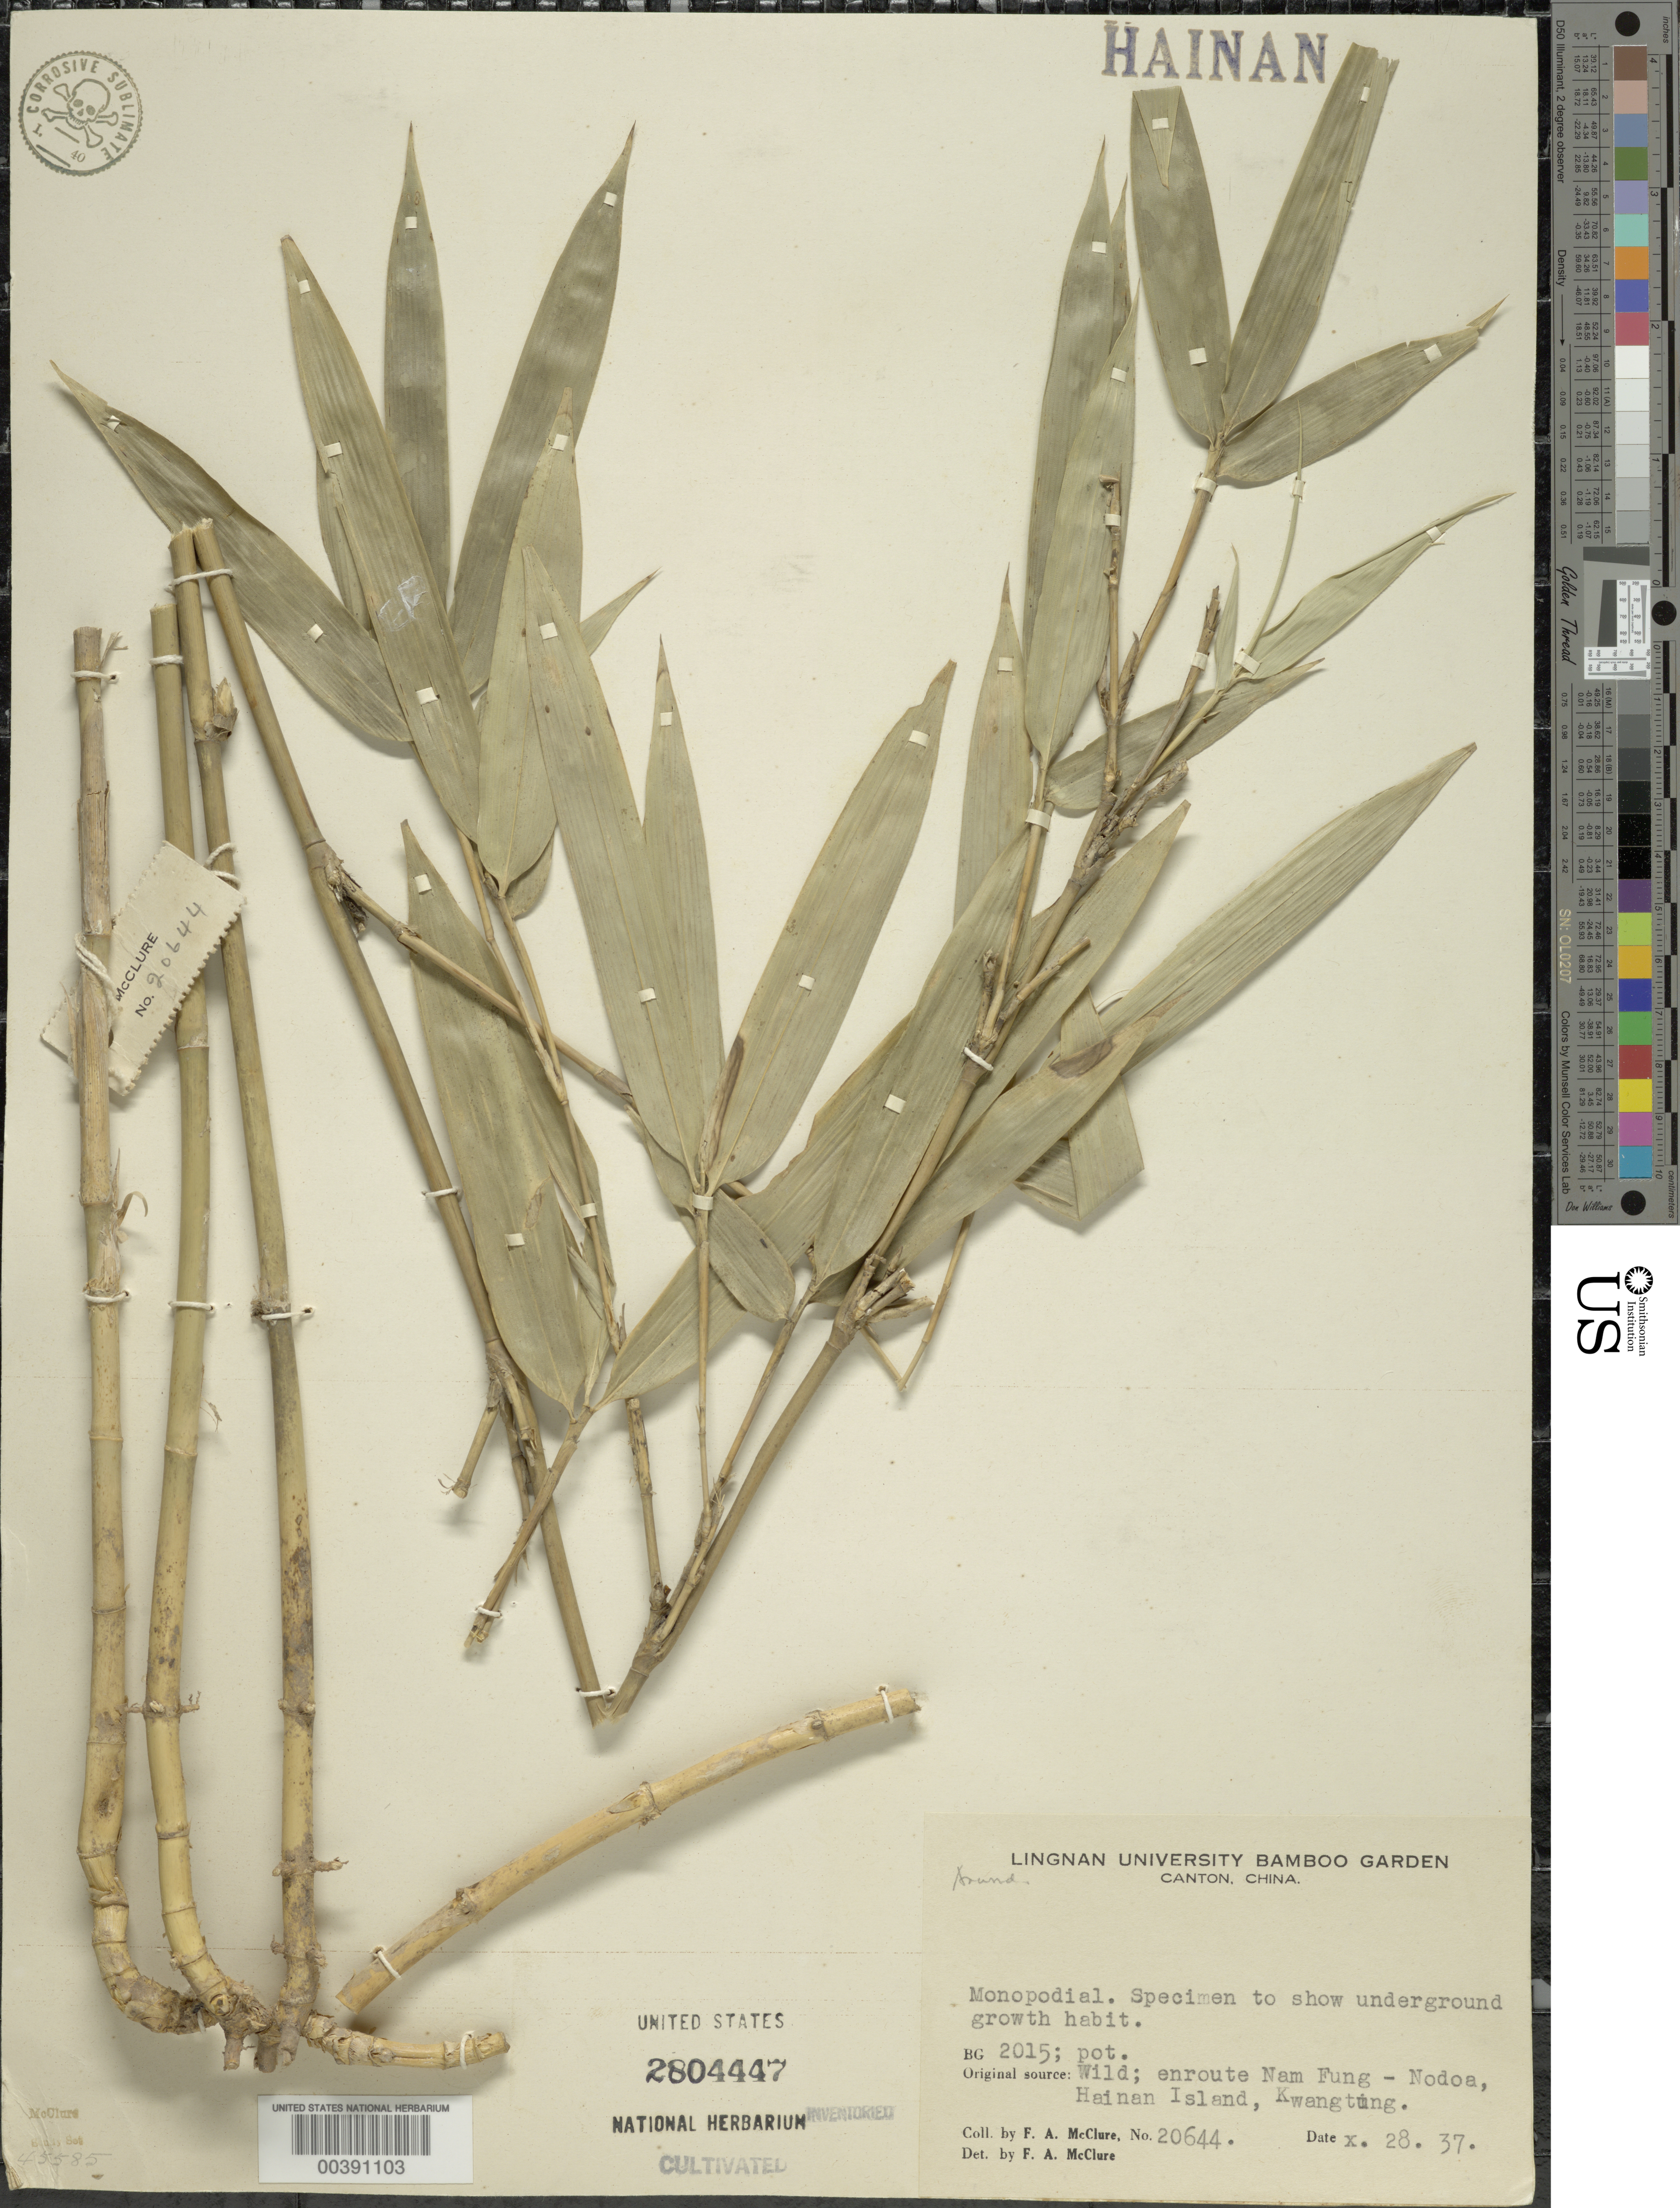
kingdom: Plantae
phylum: Tracheophyta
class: Liliopsida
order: Poales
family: Poaceae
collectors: F. A. McClure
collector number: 20644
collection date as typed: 28 Oct 1937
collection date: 1937-10-28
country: China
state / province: Guangdong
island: Honam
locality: Lingnan univ. bg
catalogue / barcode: US 2804447